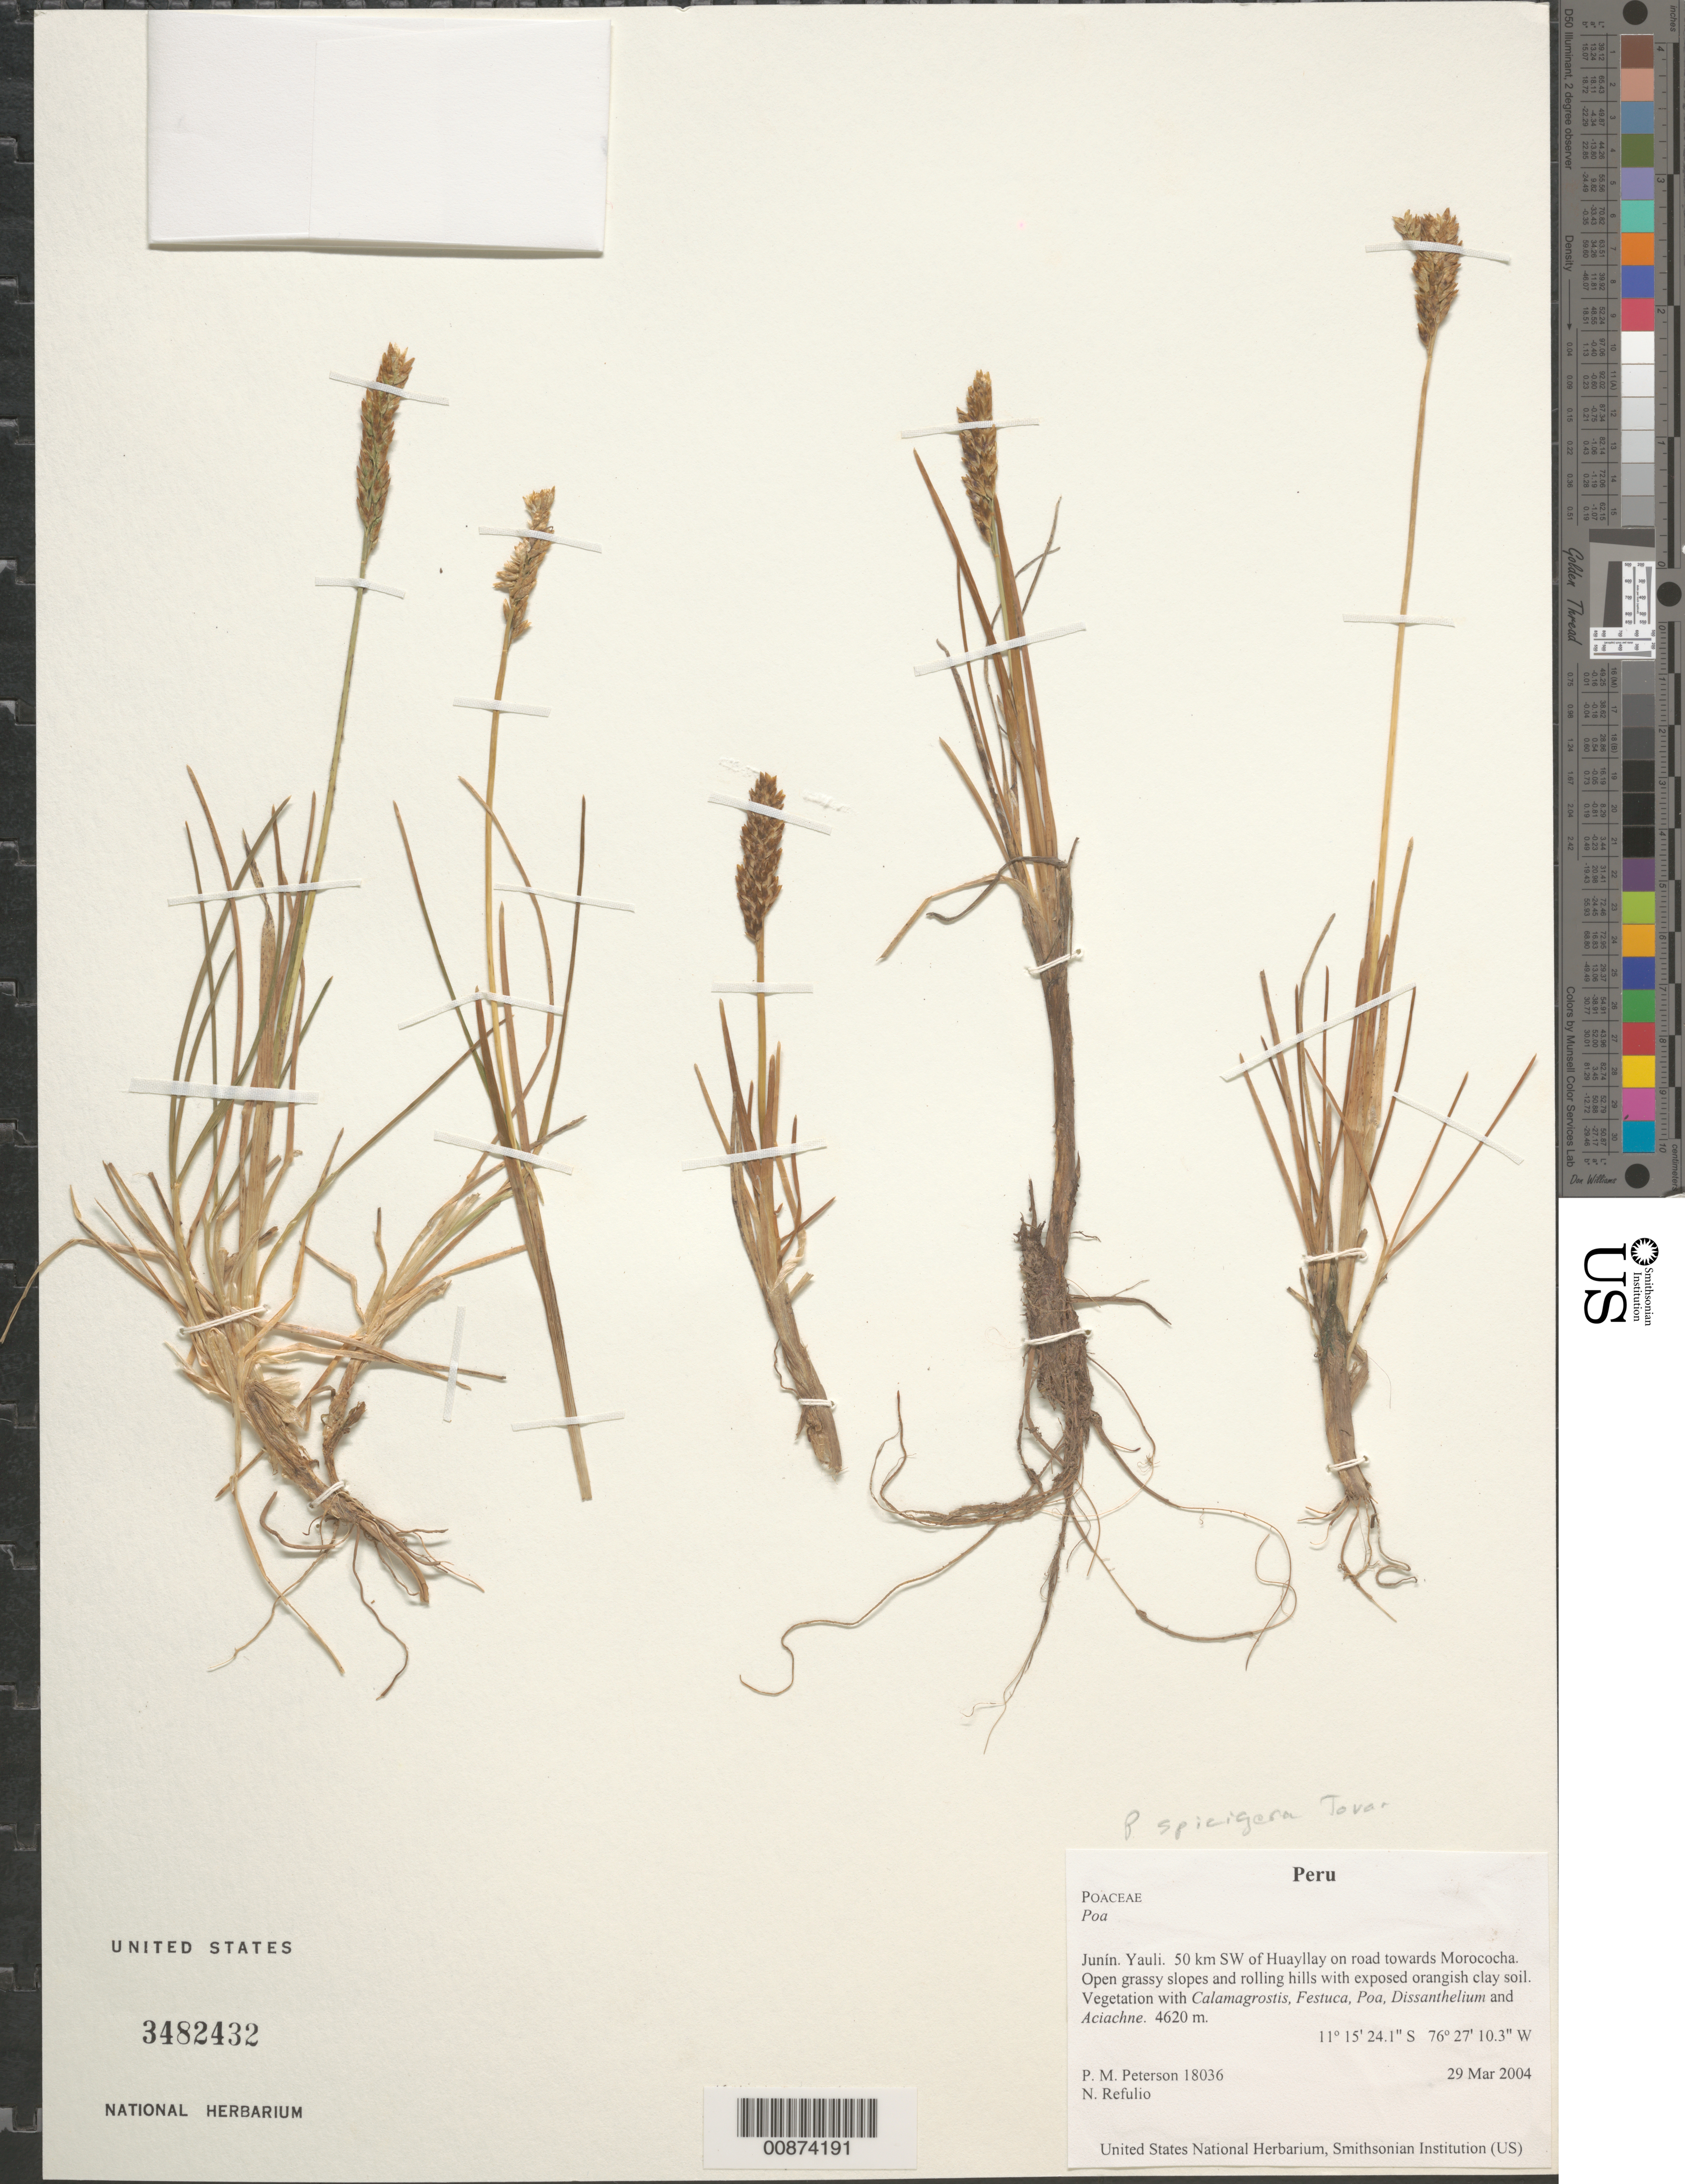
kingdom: Plantae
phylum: Tracheophyta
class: Liliopsida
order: Poales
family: Poaceae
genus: Poa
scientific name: Poa spicigera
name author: Tovar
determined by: Soreng, Robert J., Research Associate (BOT), Smithsonian Institution - National Museum of Natural History (UNITED STATES)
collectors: P. M. Peterson & N. Refulio-Rodríguez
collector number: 18036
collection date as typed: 29 Mar 2004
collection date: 2004-03-29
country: Peru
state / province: Junín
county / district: Yauli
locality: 50 km SW of Huayllay on road towards Morococha. Open grassy slopes and rolling hills with exposed orangish clay soil. Vegetation with Calamagrostis, Festuca, Poa, Dissanthelium and Aciachne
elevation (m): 4620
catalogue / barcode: US 3482432